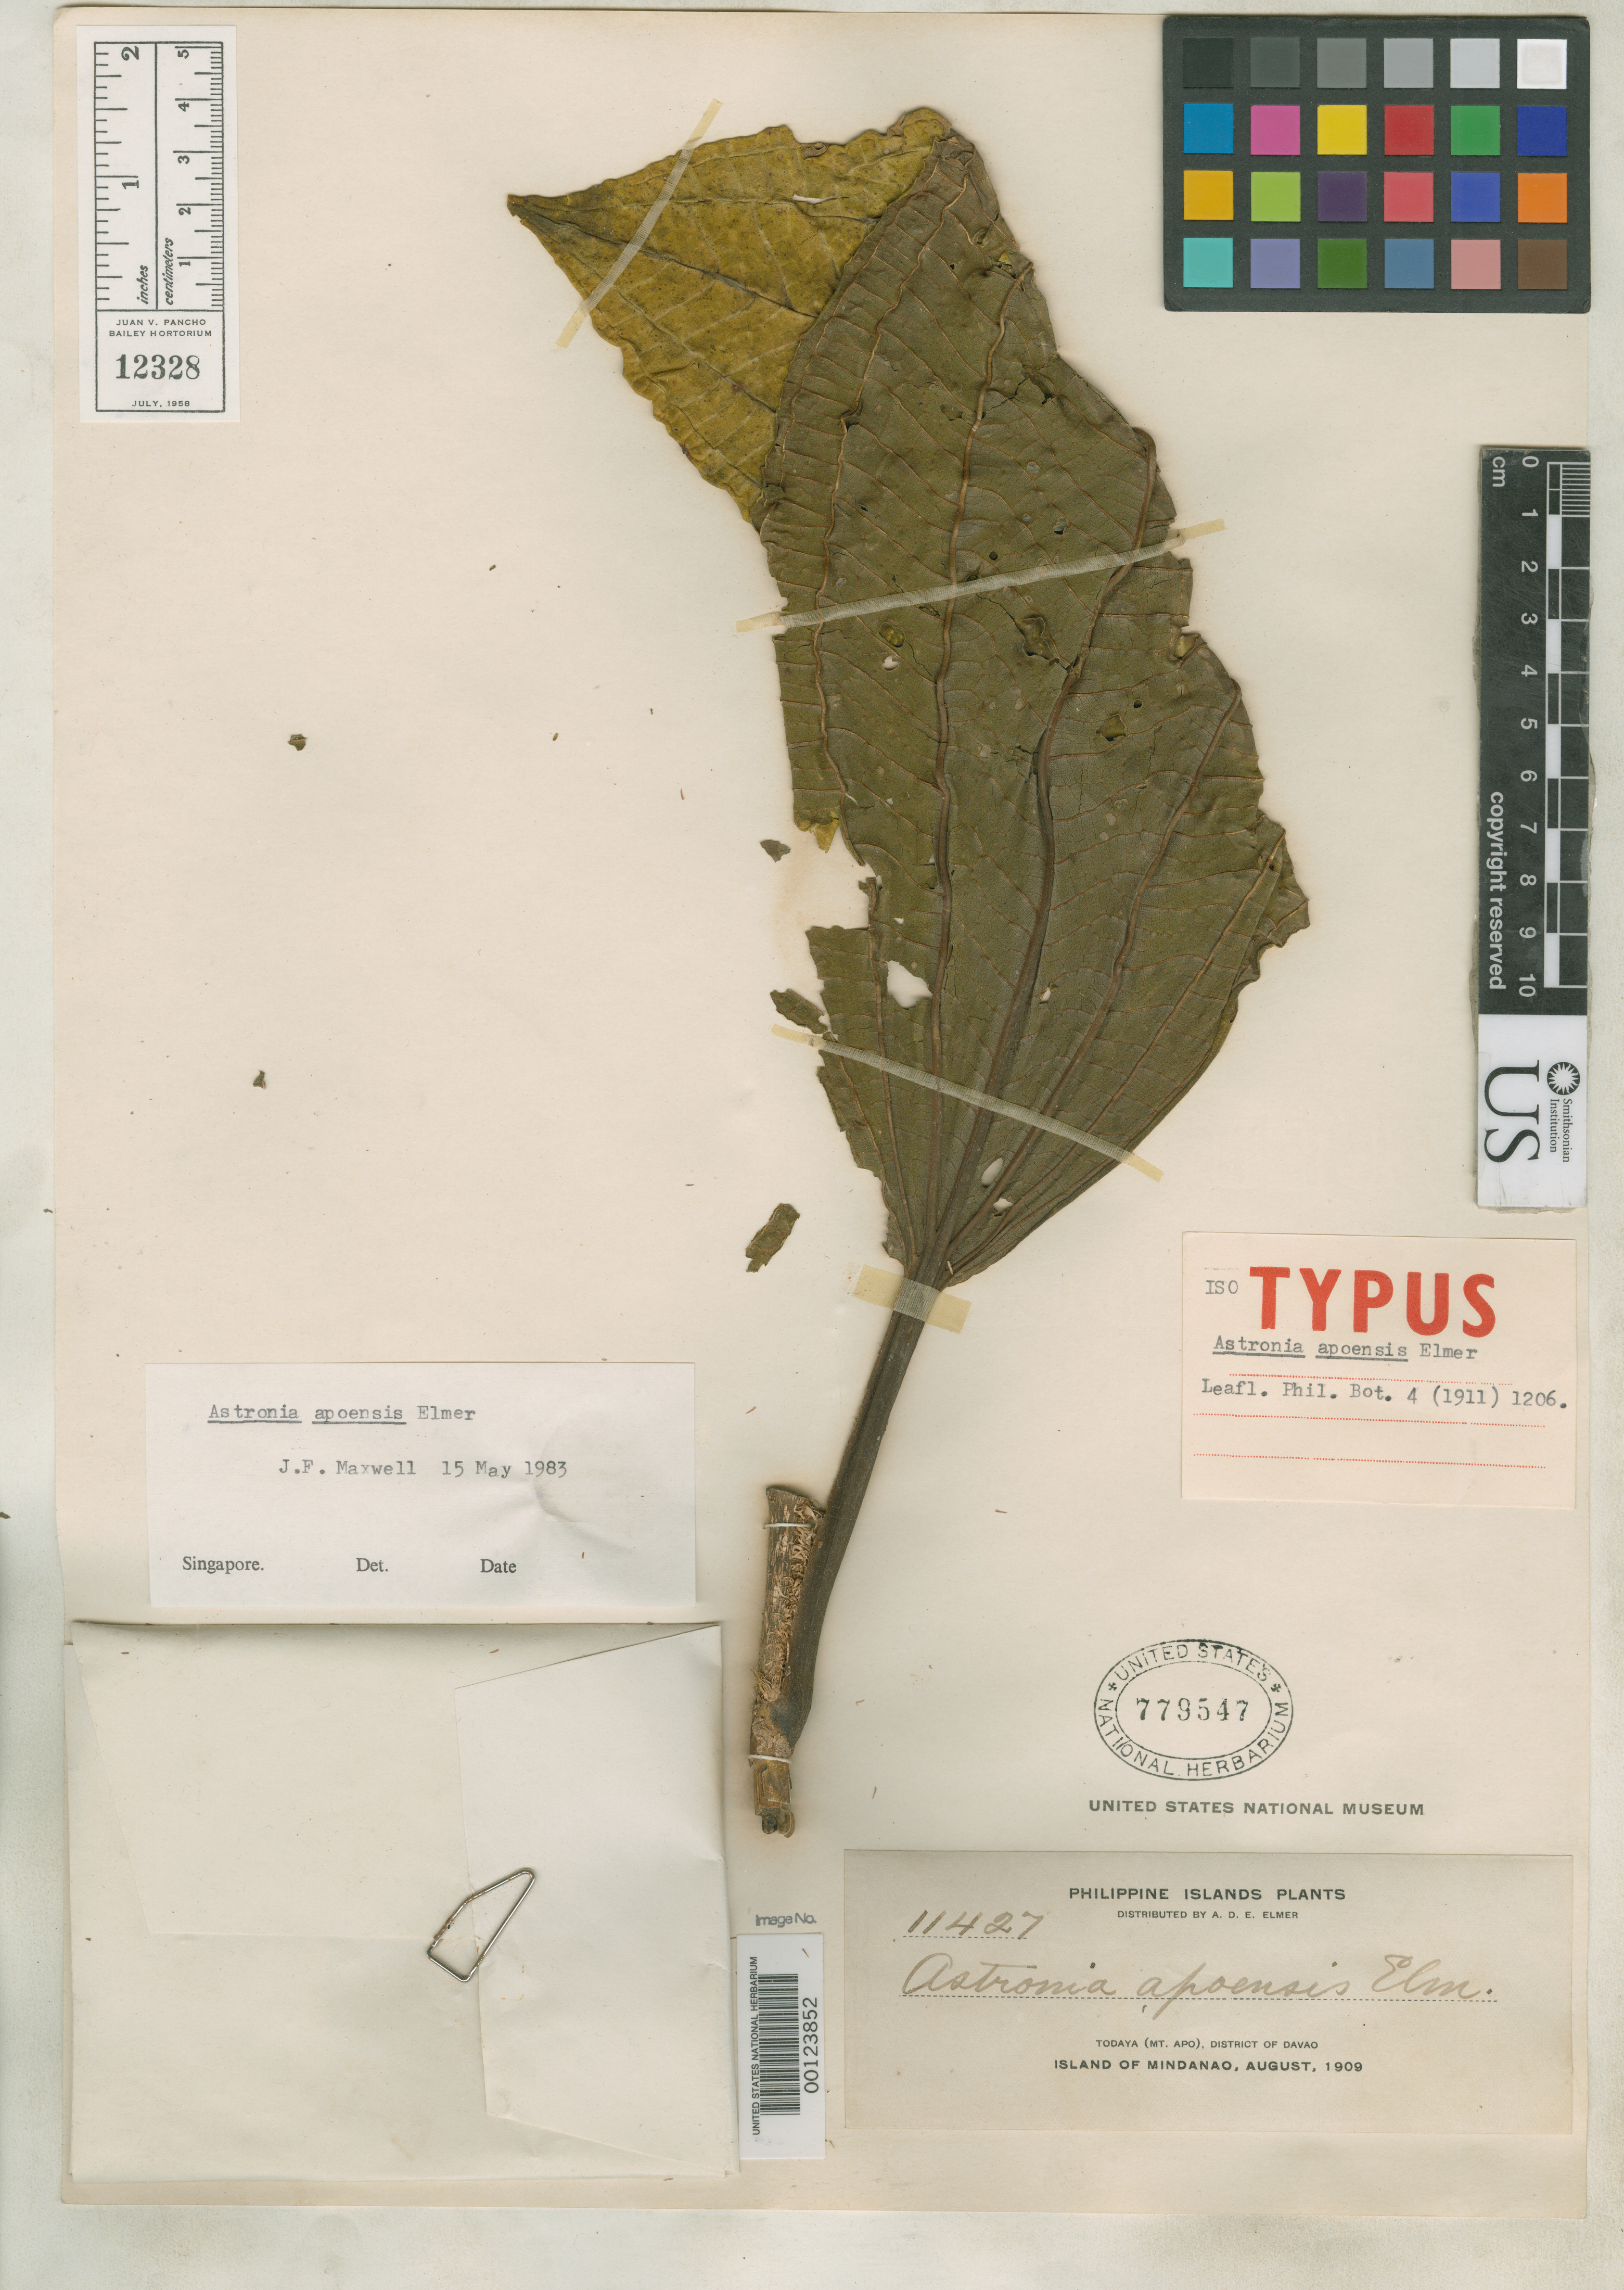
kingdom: Plantae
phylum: Tracheophyta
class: Magnoliopsida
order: Myrtales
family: Melastomataceae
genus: Astronia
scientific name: Astronia apoensis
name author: Elmer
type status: Isotype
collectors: A. D. E. Elmer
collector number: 11427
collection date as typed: Aug 1909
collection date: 1909-08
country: Philippines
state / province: Davao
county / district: Davao del Sur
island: Mindanao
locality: Todaya (Mt. Apo), District of Davao, Island of Mindanao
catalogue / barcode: US 779547